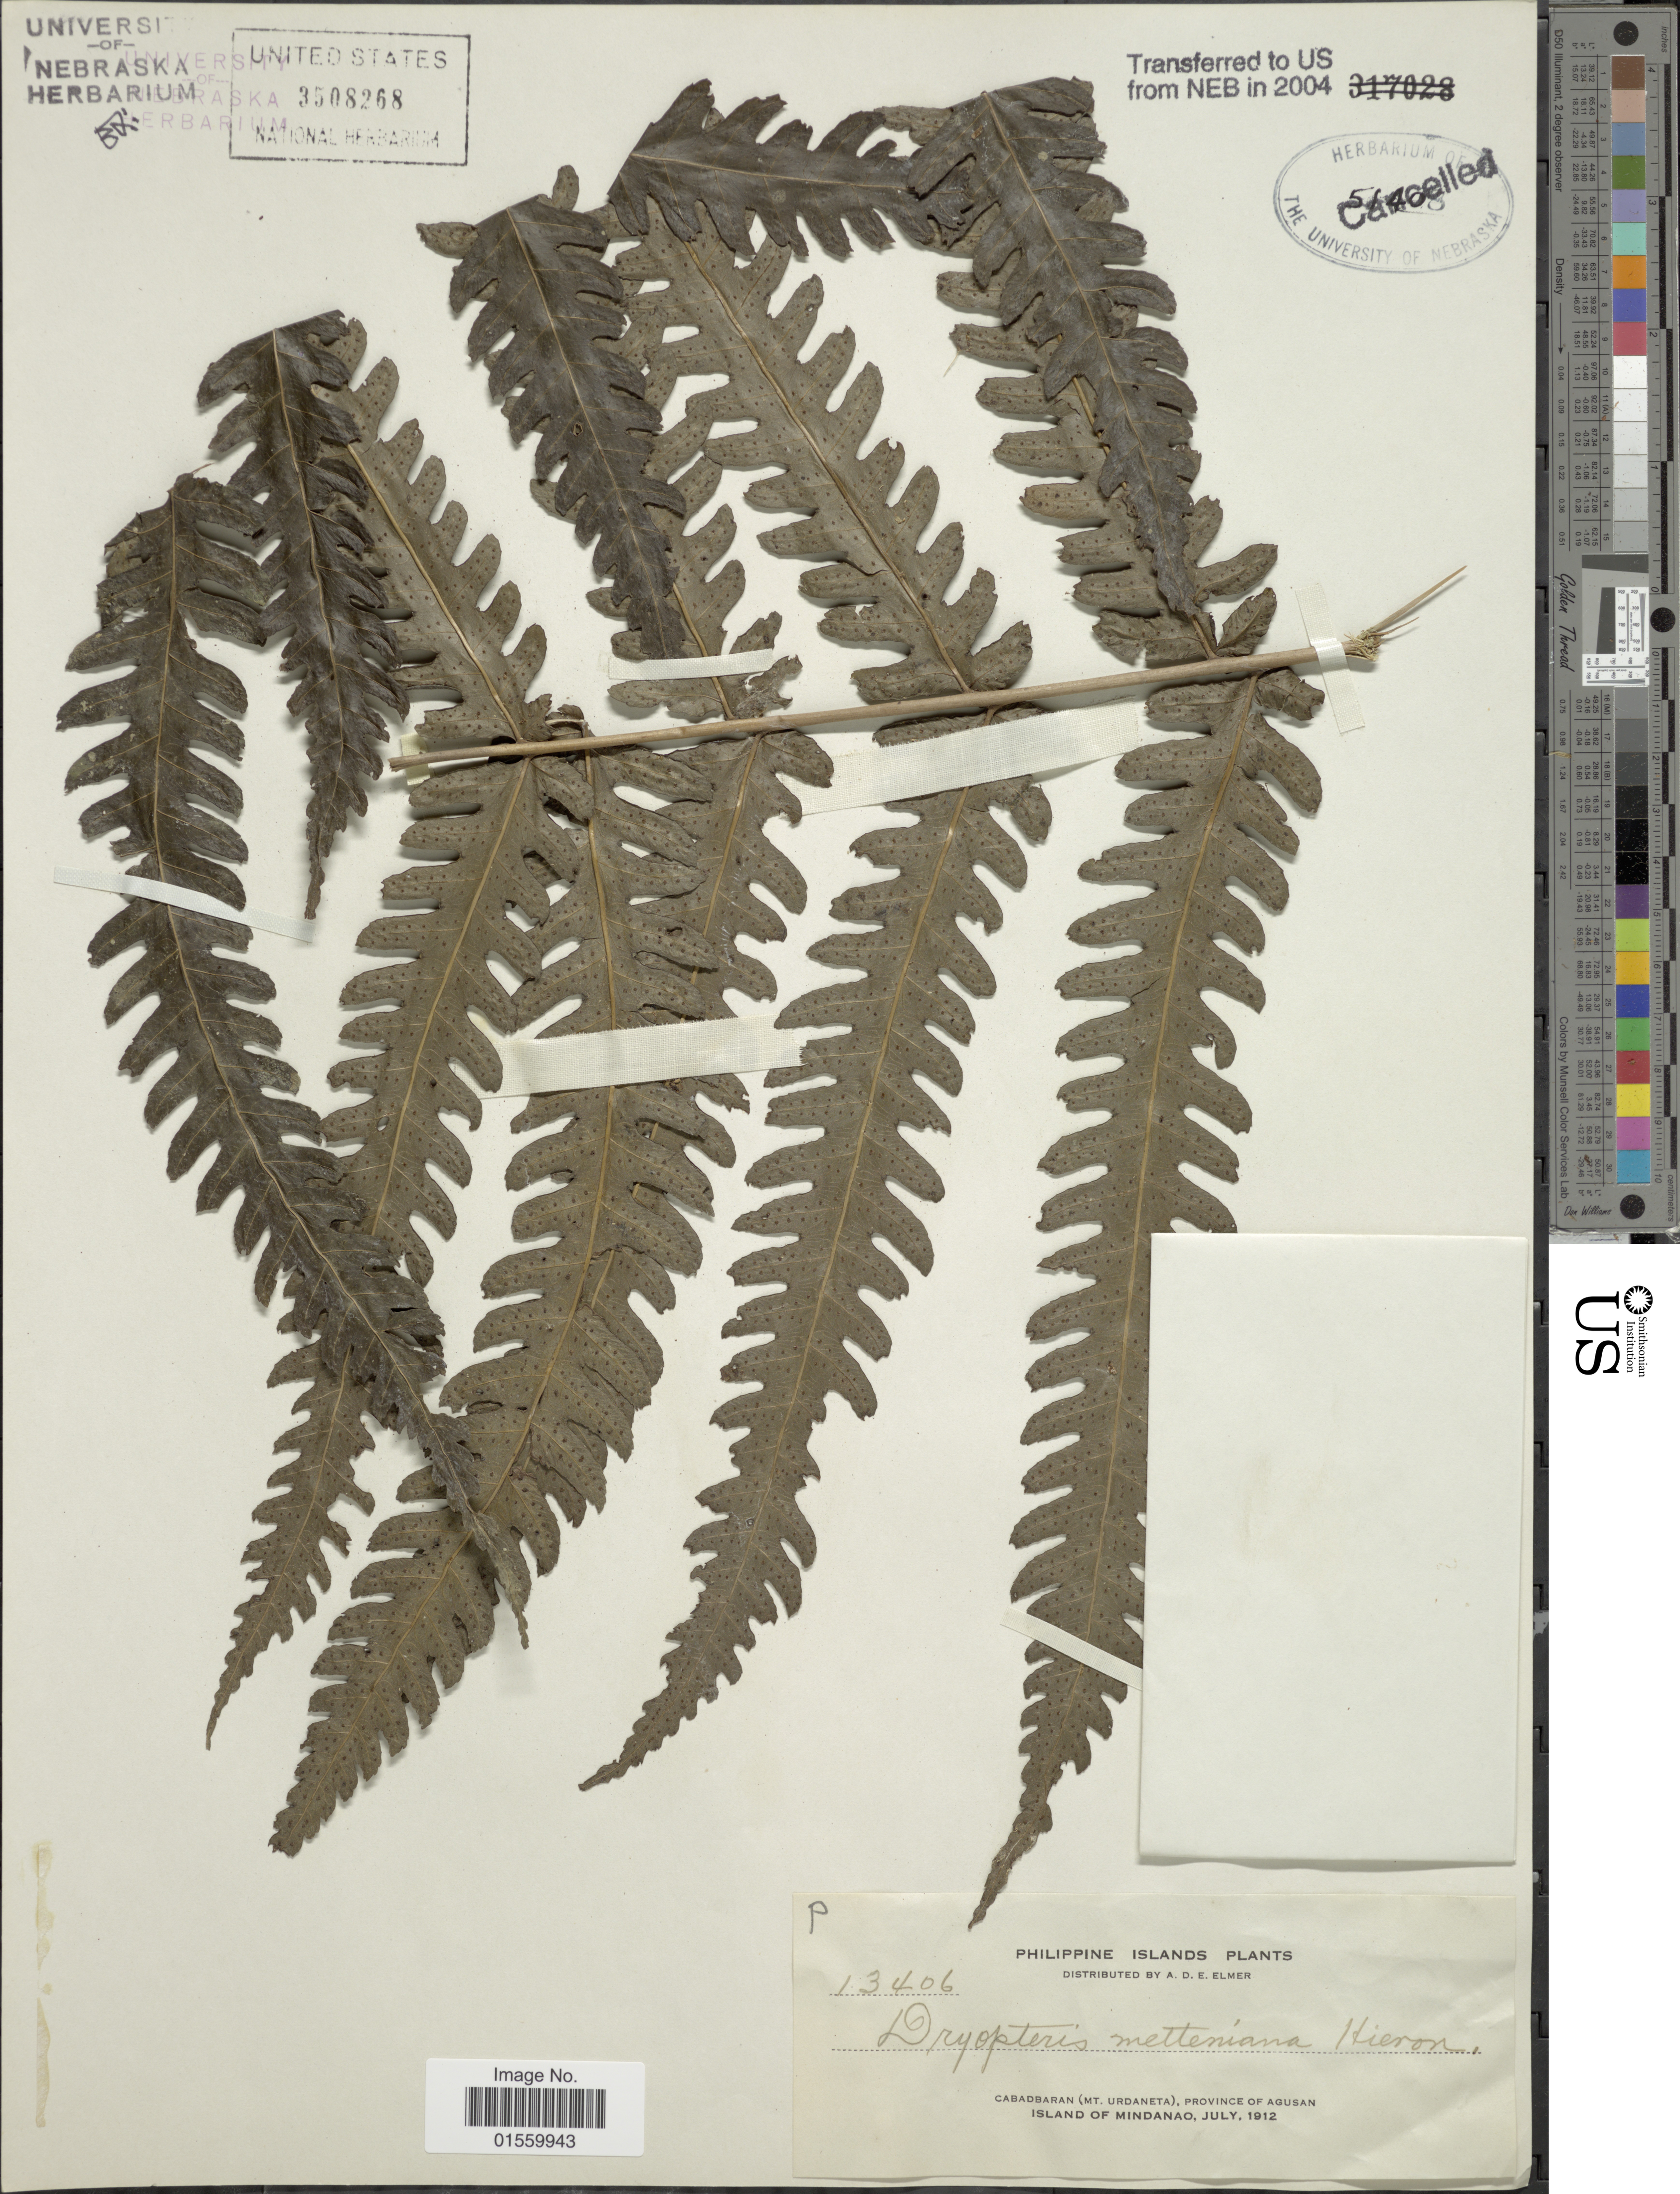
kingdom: Plantae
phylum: Tracheophyta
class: Polypodiopsida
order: Polypodiales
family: Dryopteridaceae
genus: Polystichum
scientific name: Polystichum muticum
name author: Copel.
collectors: A. D. E. Elmer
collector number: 13406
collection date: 1912-07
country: Philippines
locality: Philippine Islands, Cabadbaran (Mt. Urdaneta), Province of Agusan, Island of Mindanao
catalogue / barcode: US 3508268